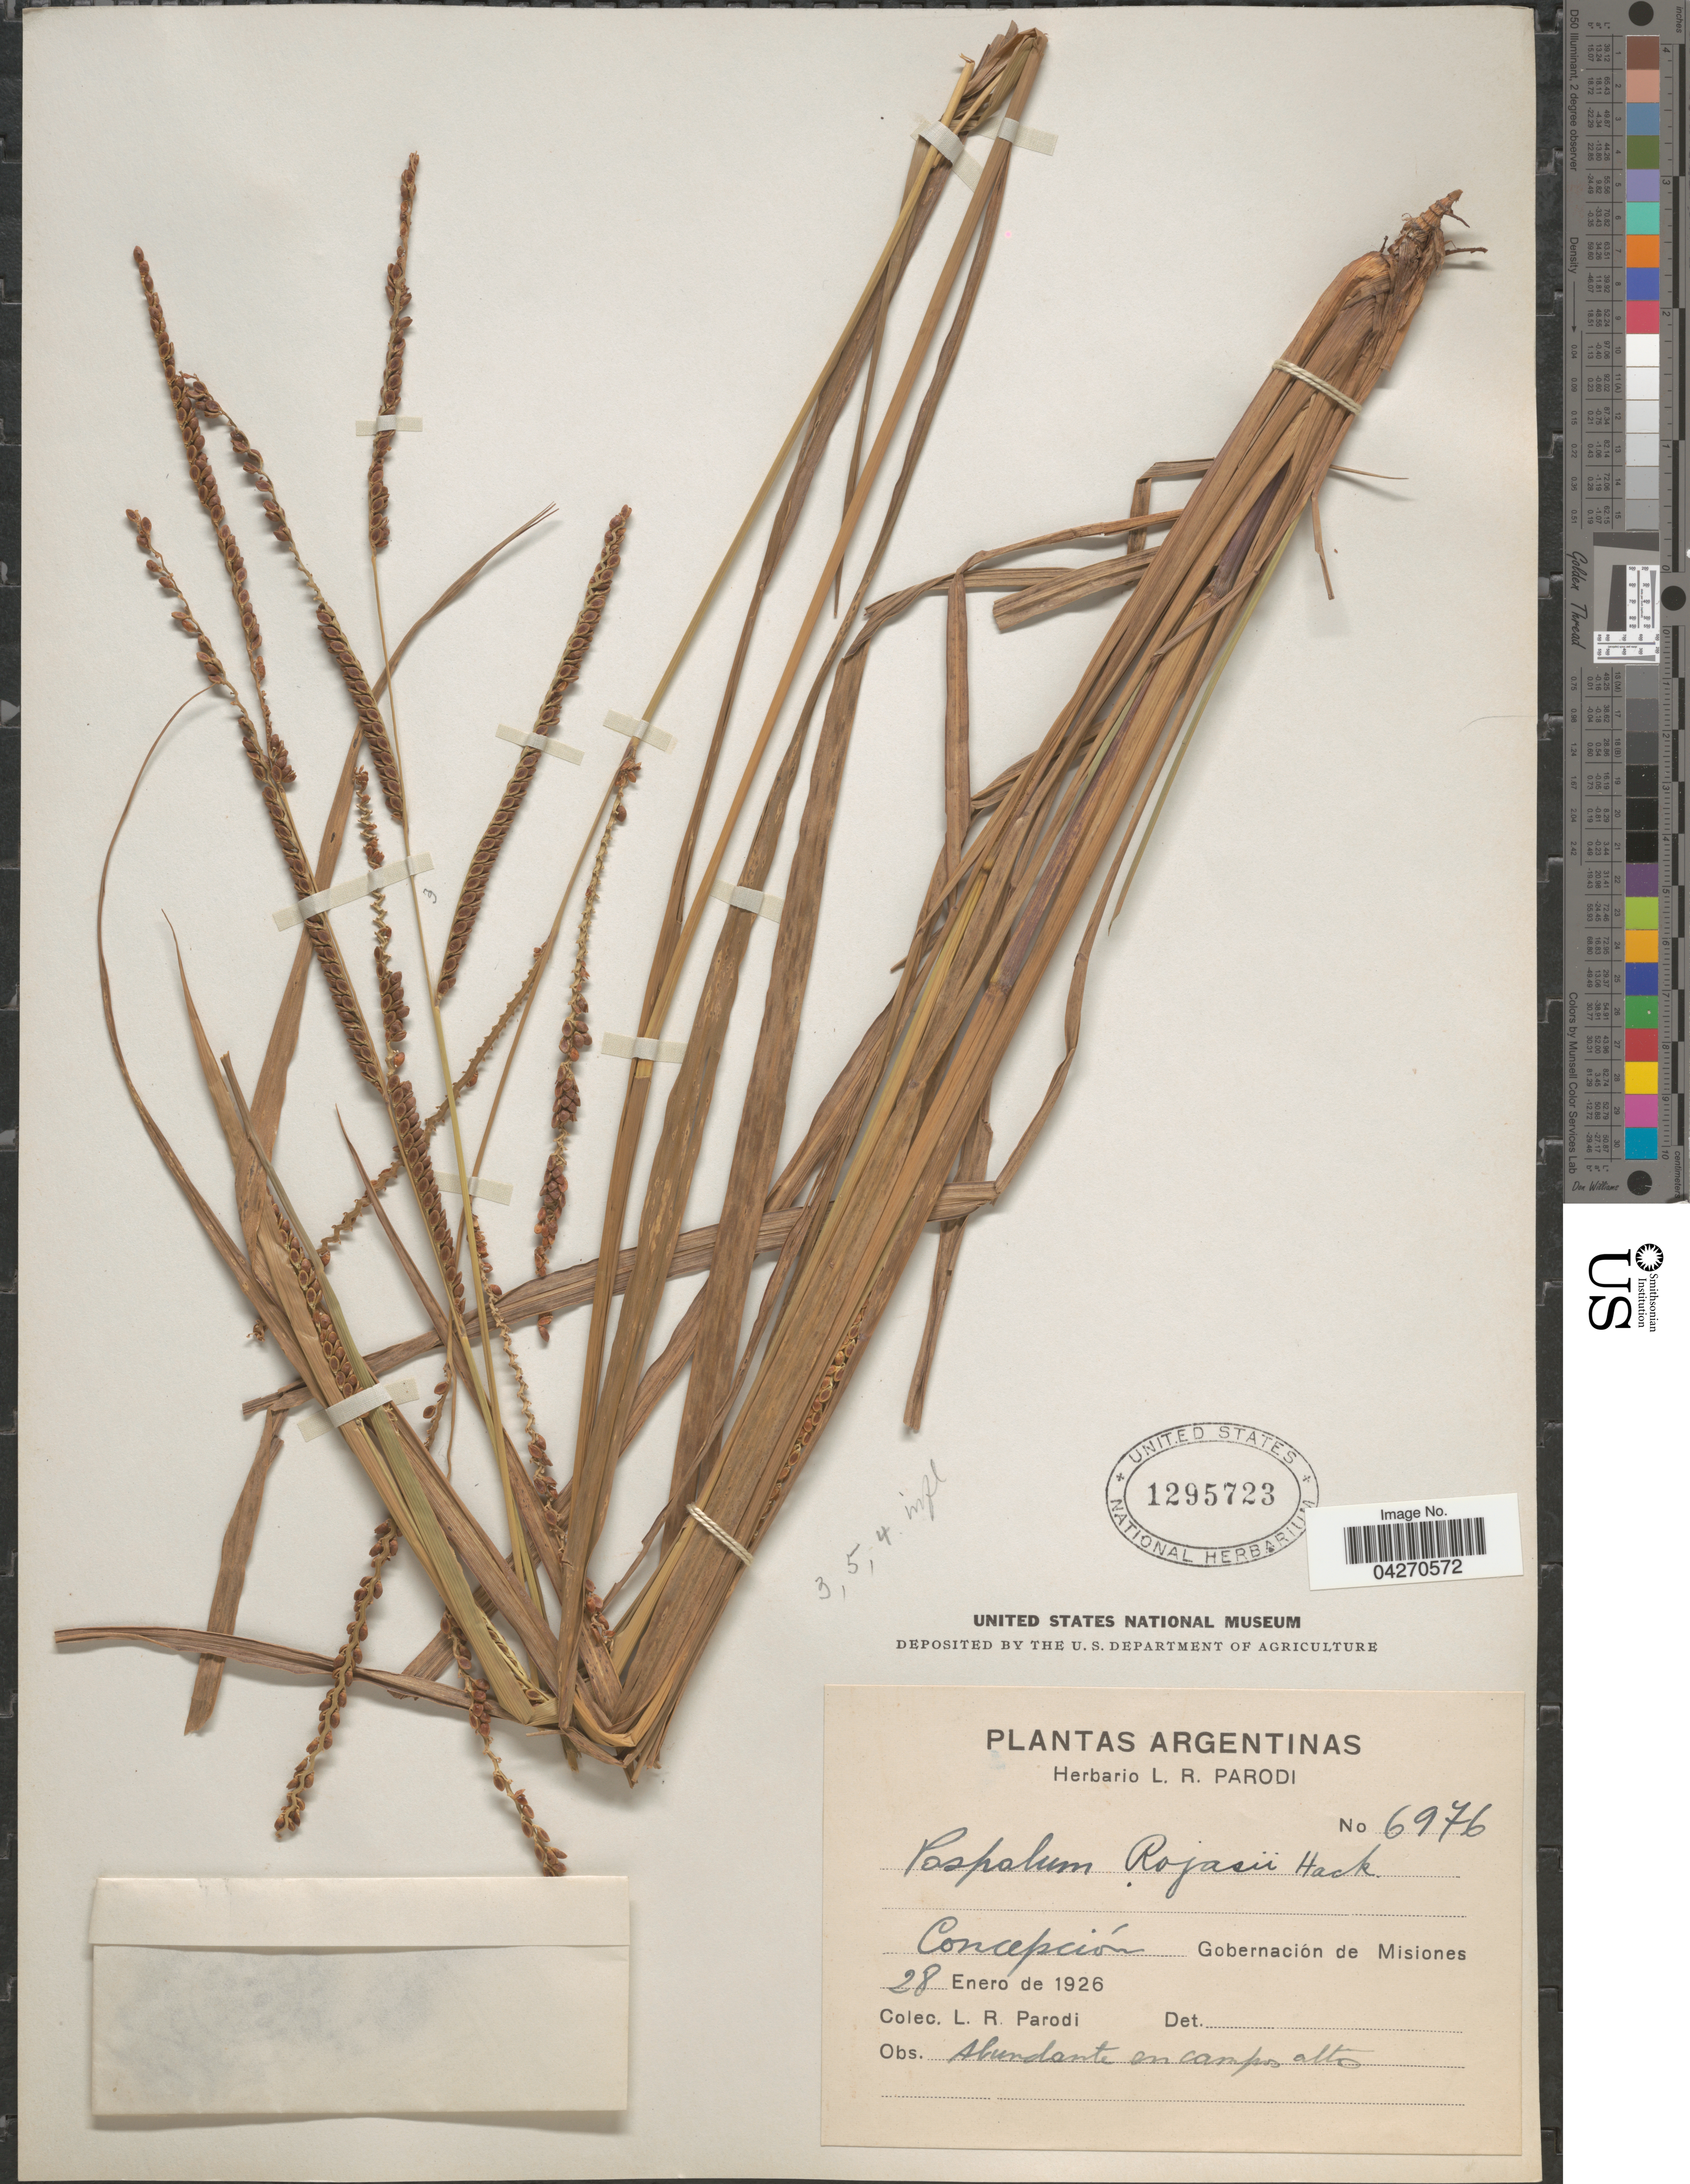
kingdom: Plantae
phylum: Tracheophyta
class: Liliopsida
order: Poales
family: Poaceae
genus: Paspalum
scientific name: Paspalum guenoarum var. rojasii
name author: (Hack.) Parodi ex Burkart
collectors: L. R. Parodi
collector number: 6976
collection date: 1926-01-28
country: Argentina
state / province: Misiones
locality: Concepción. Gobernación de Misiones.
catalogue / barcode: US 1295723